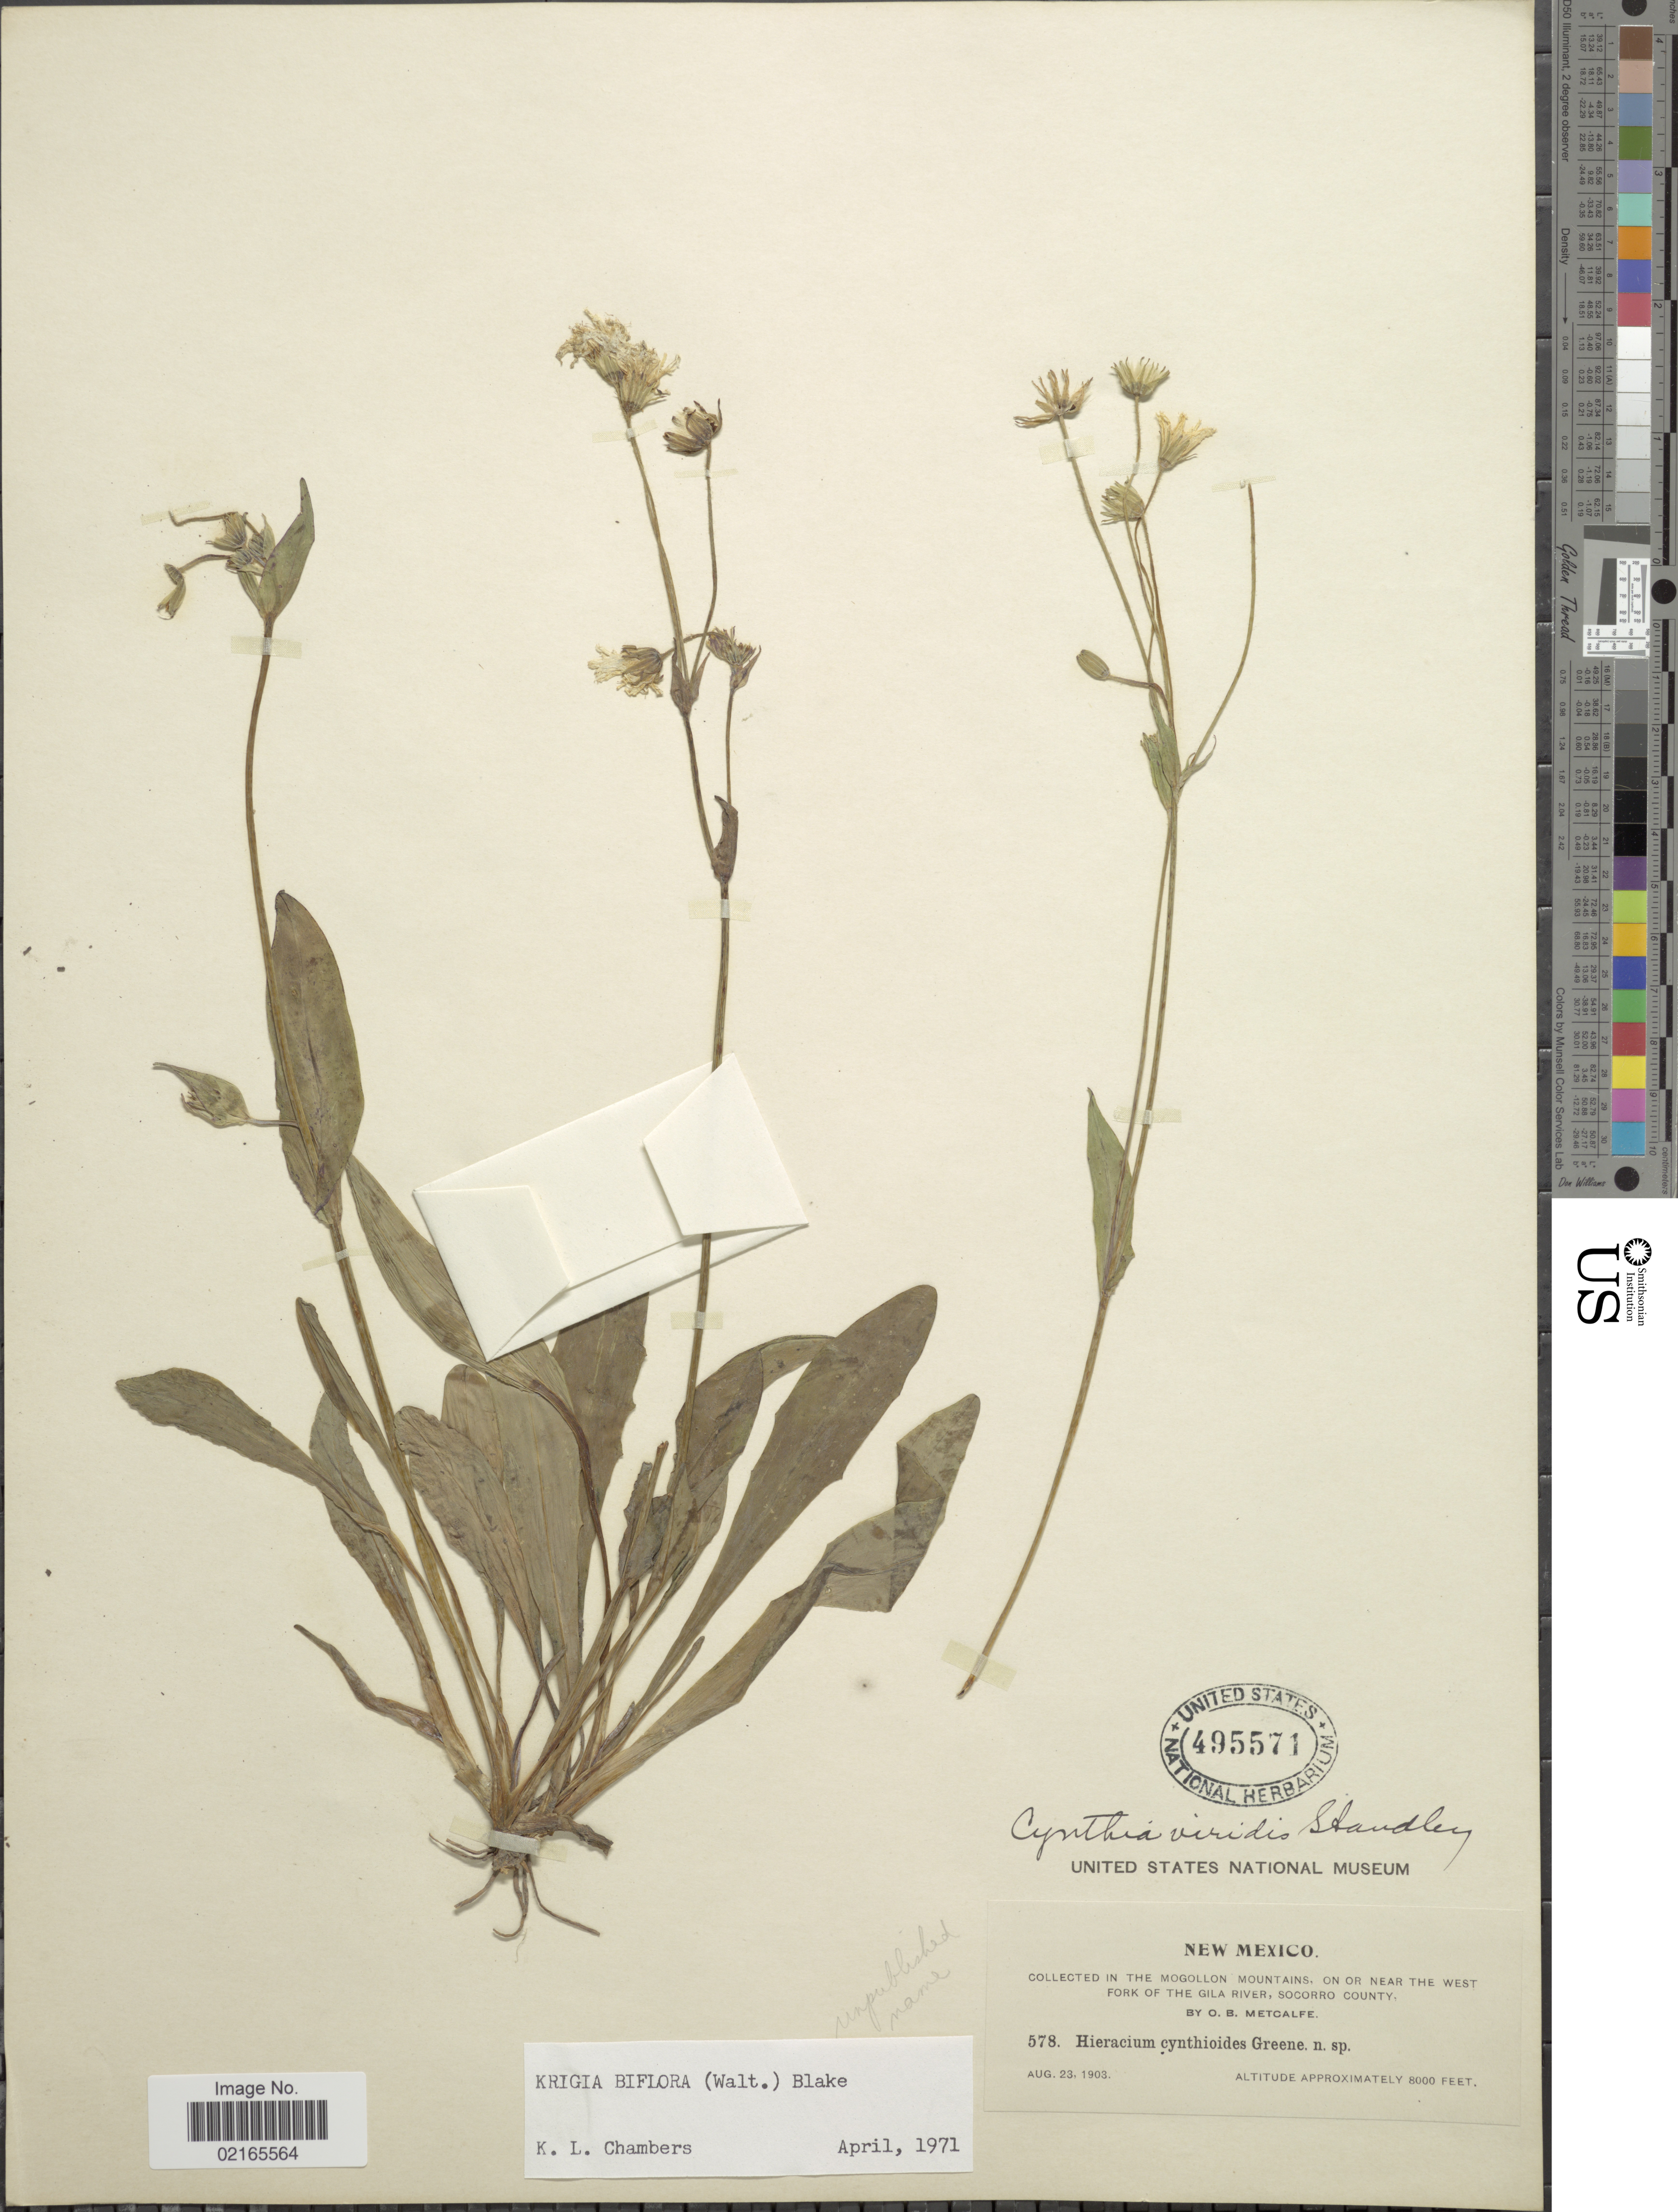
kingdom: Plantae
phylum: Tracheophyta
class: Magnoliopsida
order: Asterales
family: Asteraceae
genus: Krigia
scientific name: Krigia biflora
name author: (Walter) S.F. Blake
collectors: O. B. Metcalfe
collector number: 578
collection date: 1903-08-23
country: United States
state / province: New Mexico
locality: Mogollon Mountains, on or near the west Fork of the Gila River, Socorro County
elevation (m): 2438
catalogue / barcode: US 495571